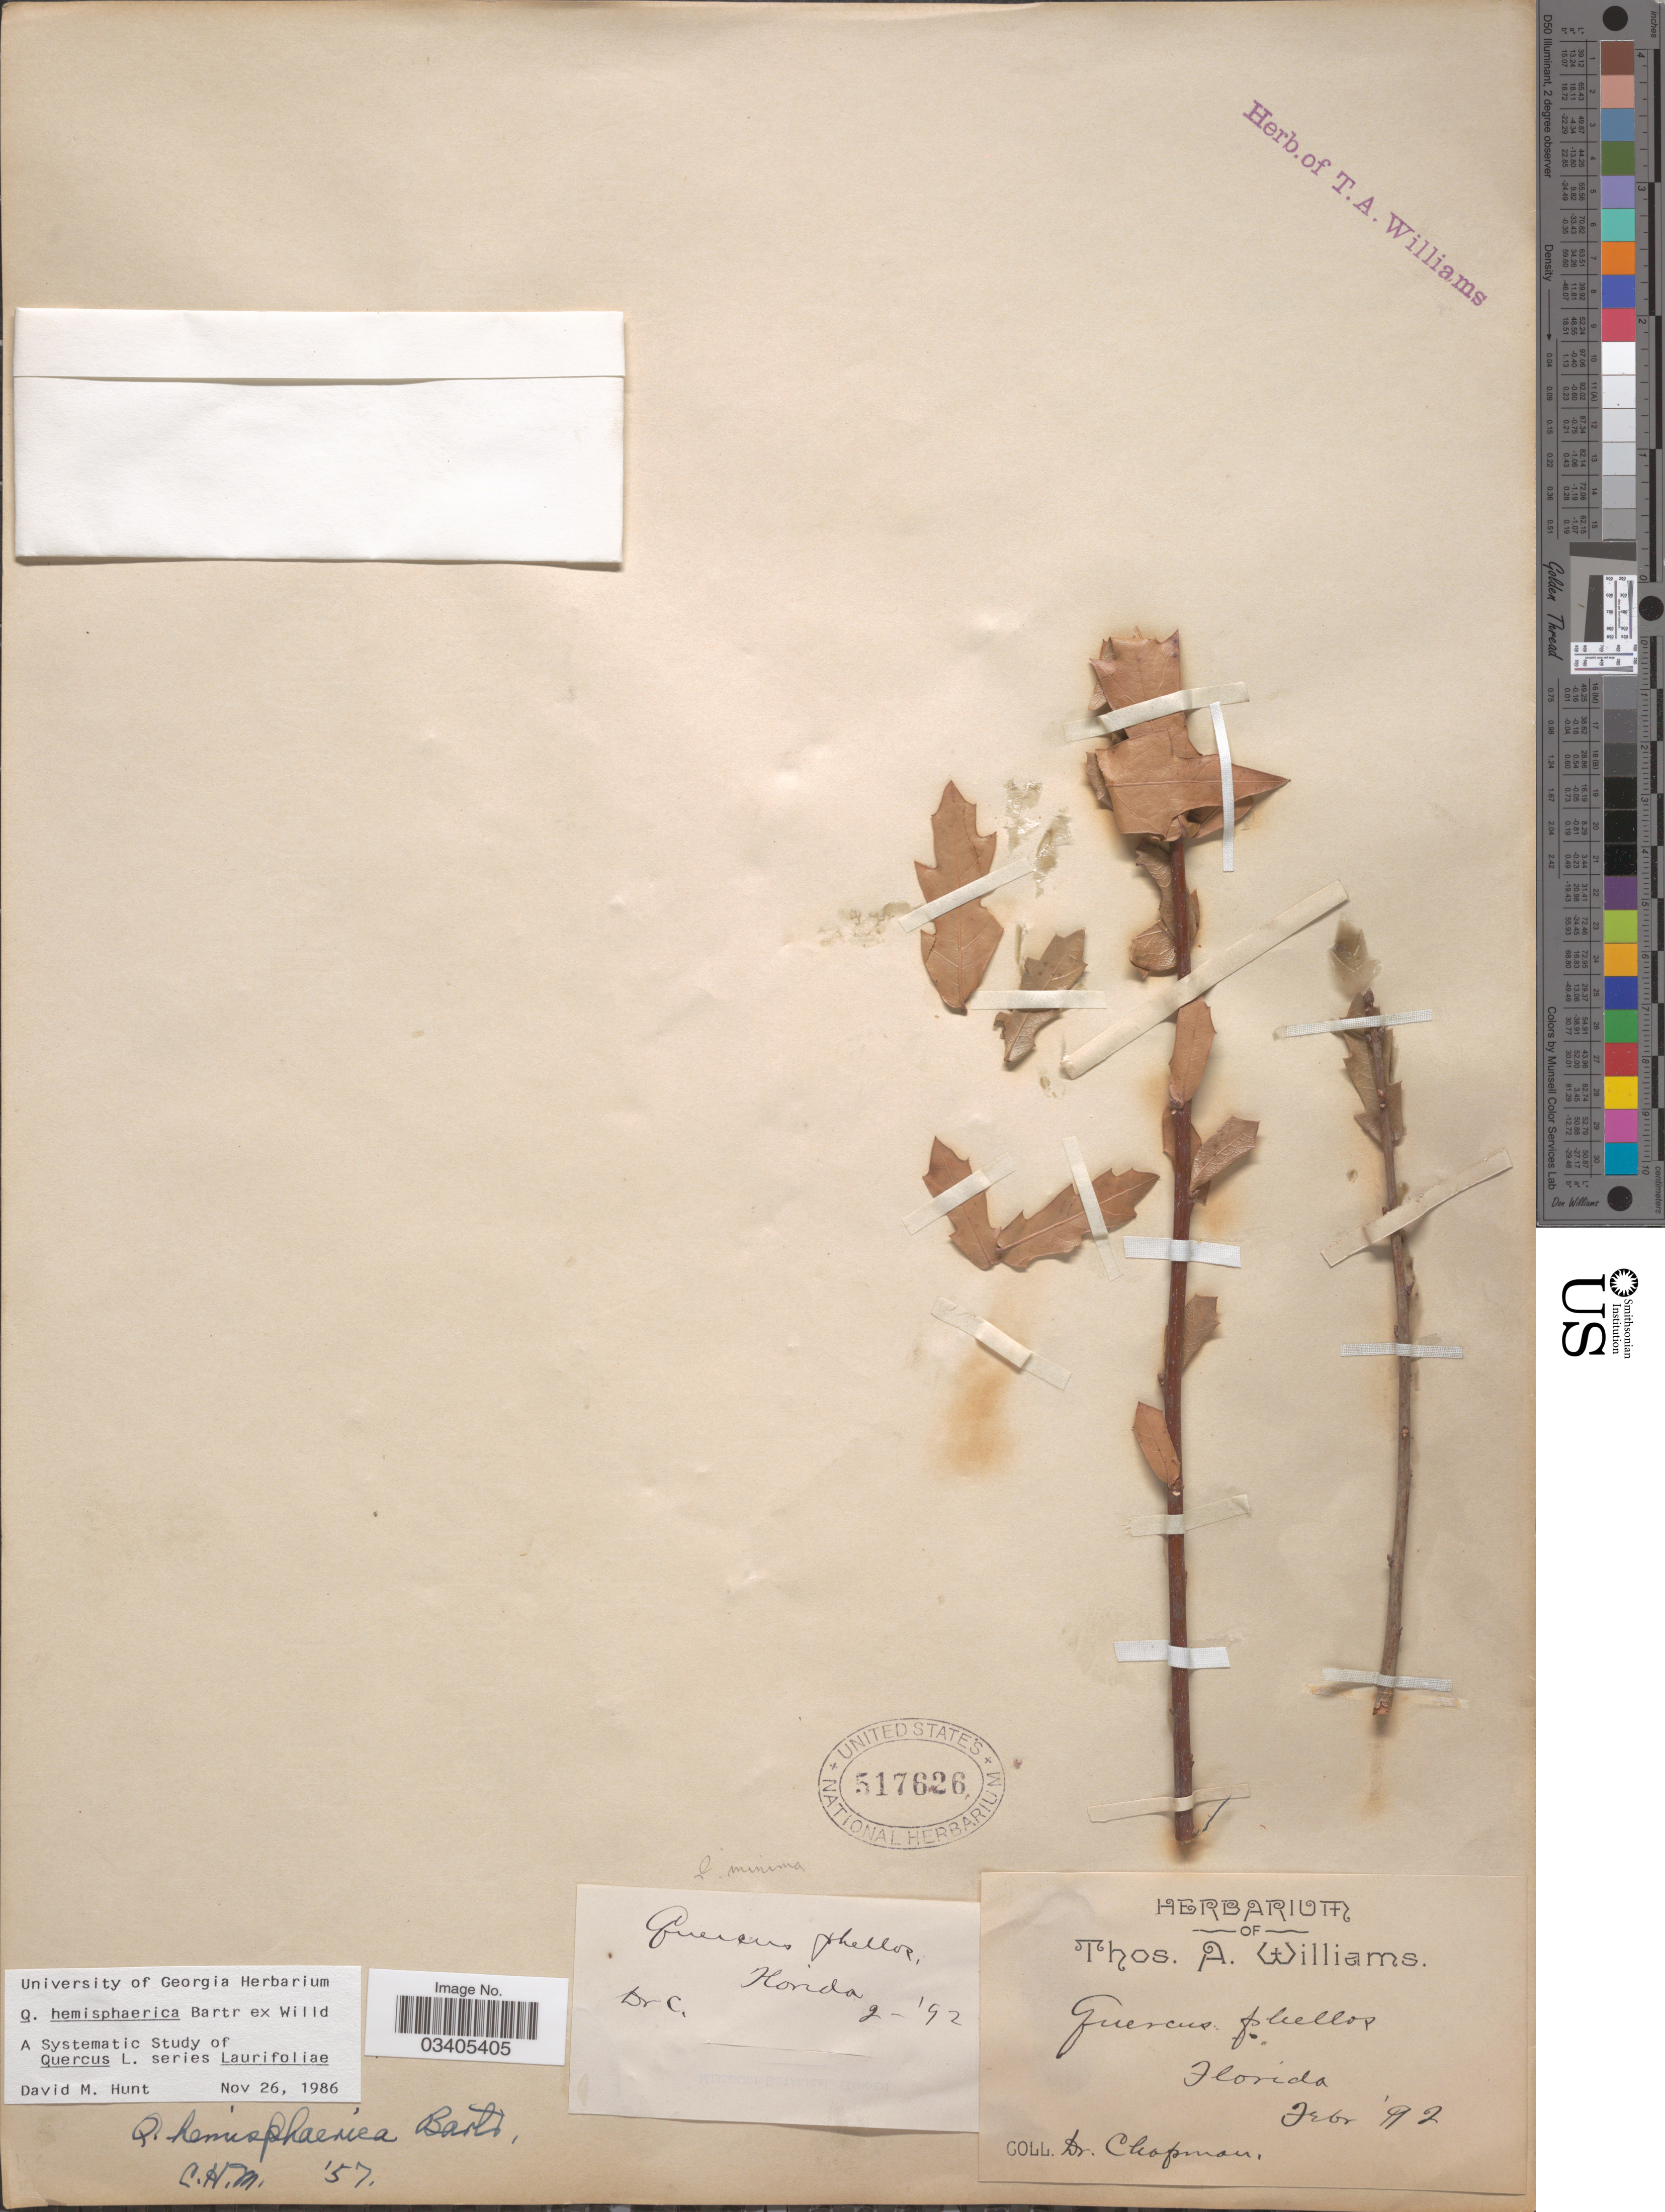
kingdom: Plantae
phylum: Tracheophyta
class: Magnoliopsida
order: Fagales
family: Fagaceae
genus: Quercus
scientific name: Quercus hemisphaerica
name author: W. Bartram ex Willd.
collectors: A. Chapman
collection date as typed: Transcribed d/m/y: /2/92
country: United States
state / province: Florida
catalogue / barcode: US 517626